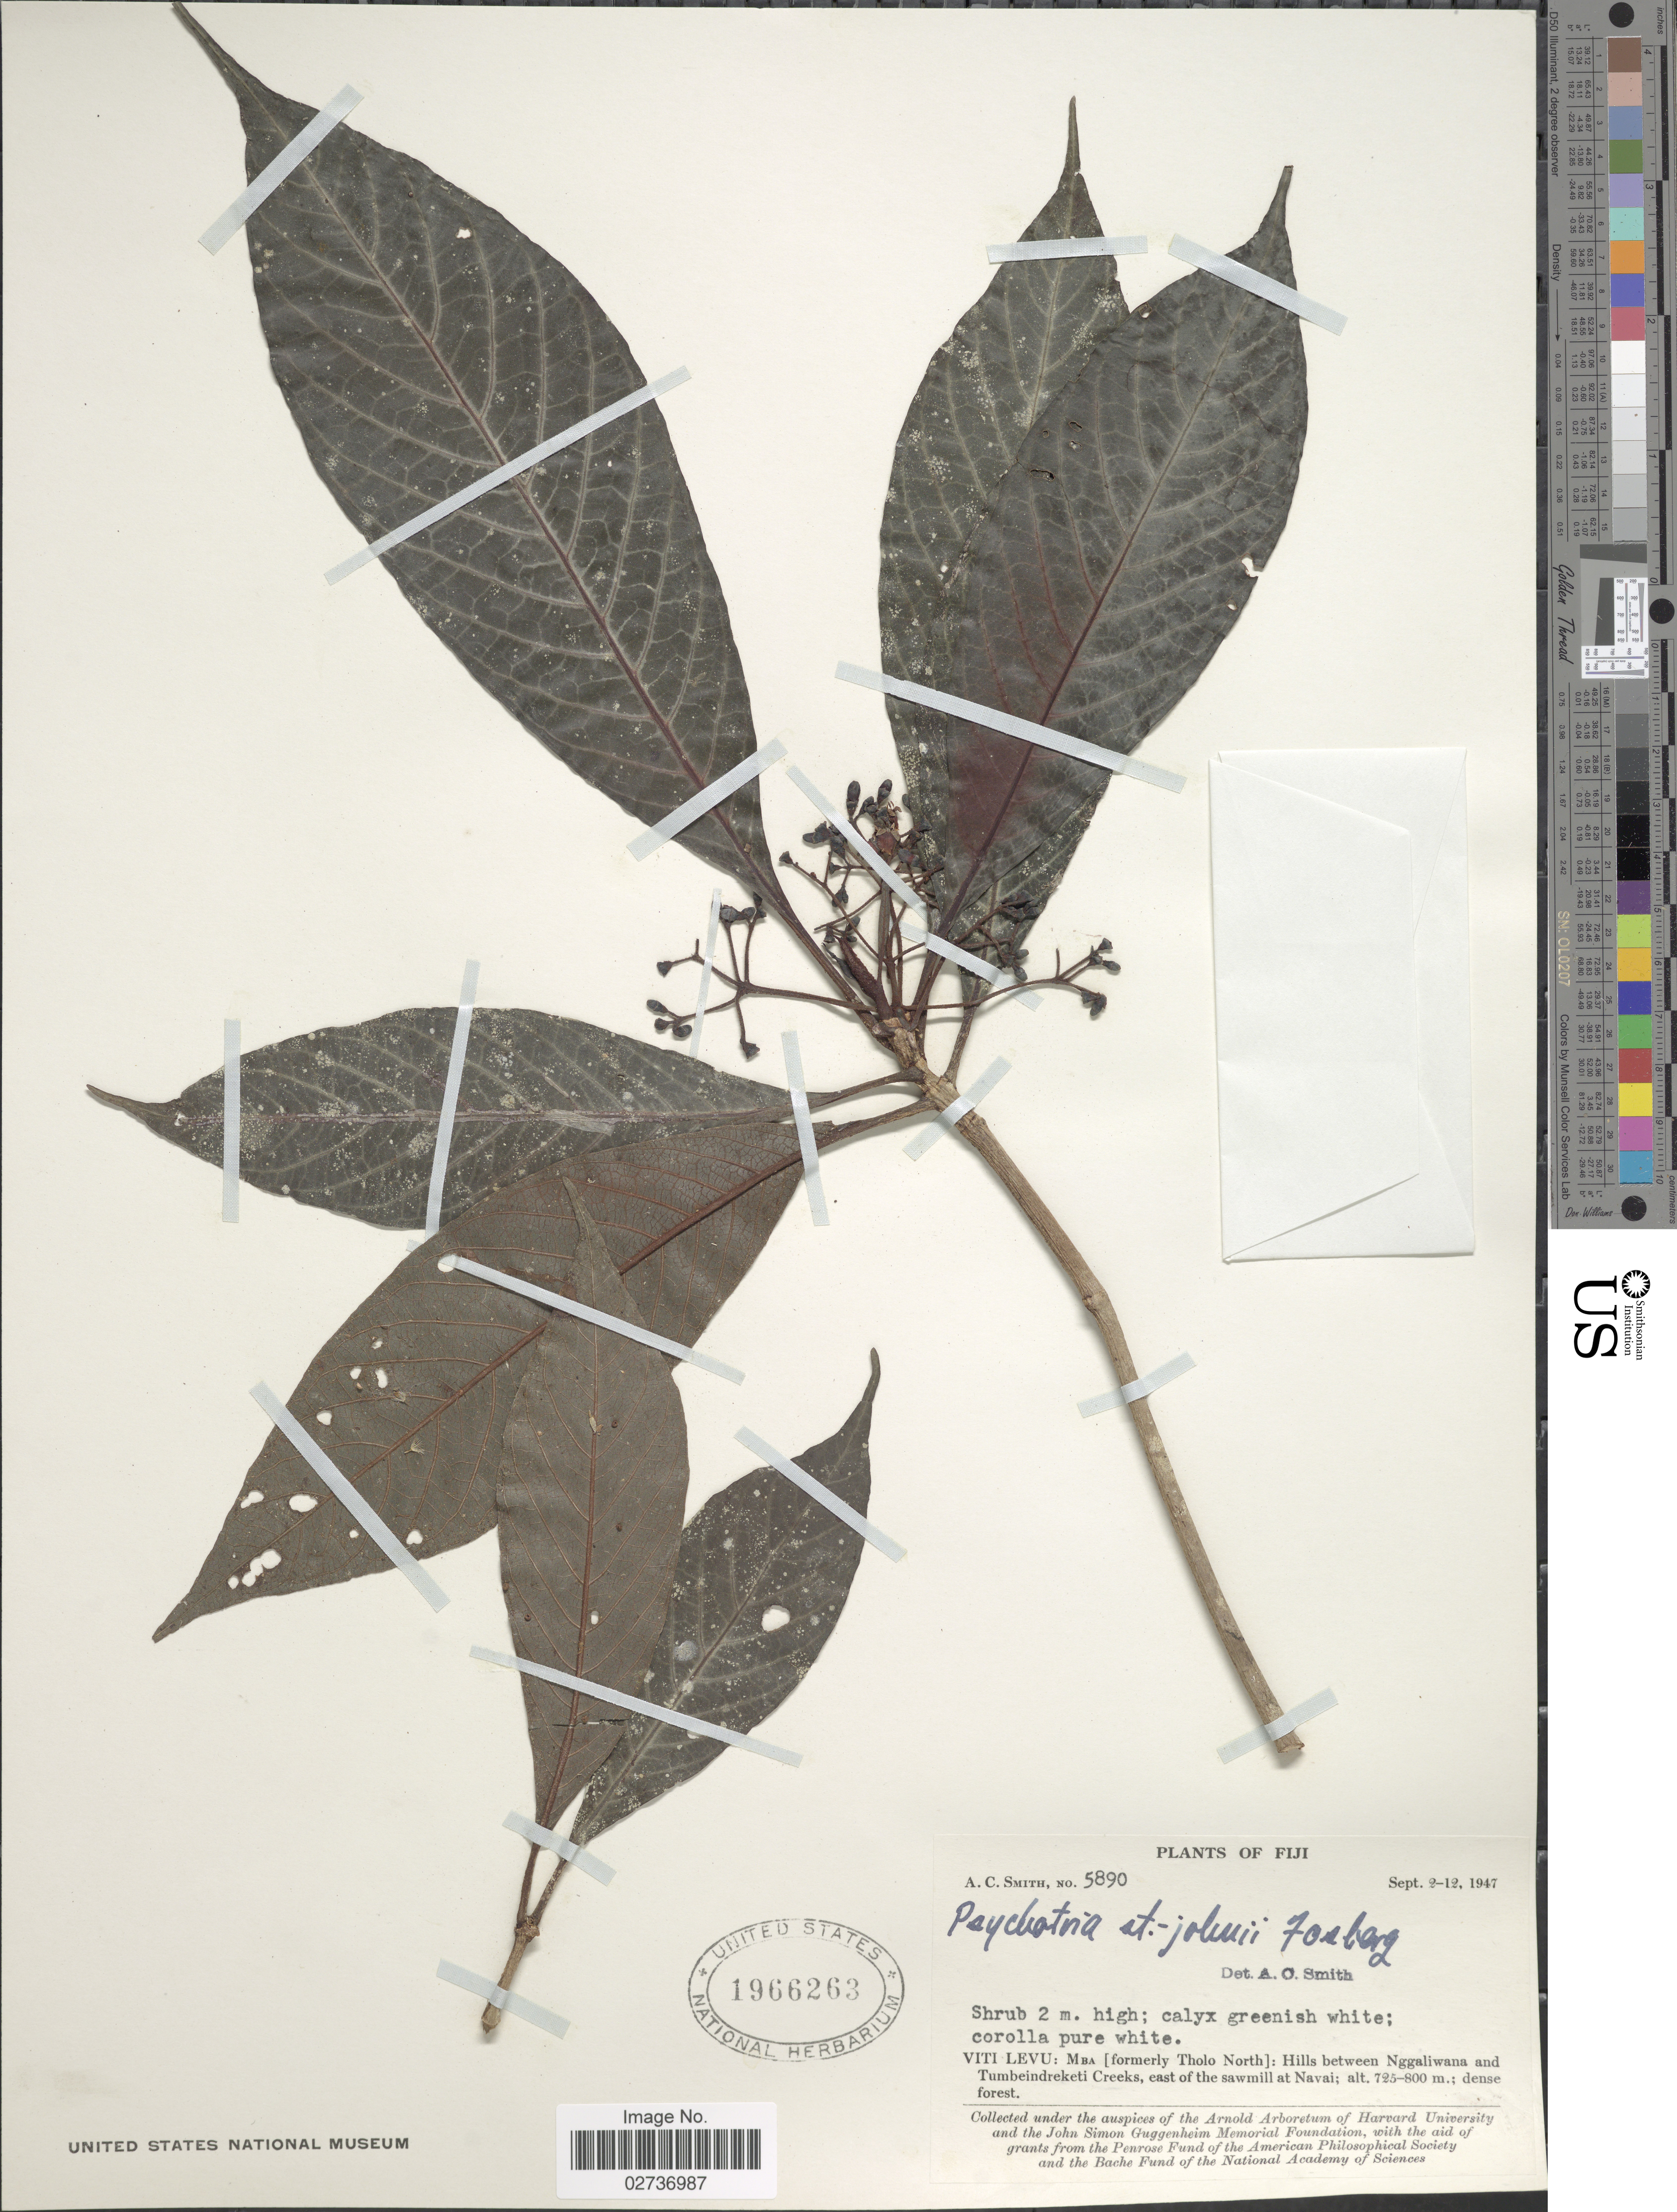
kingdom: Plantae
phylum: Tracheophyta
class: Magnoliopsida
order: Gentianales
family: Rubiaceae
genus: Psychotria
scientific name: Psychotria st.-johnii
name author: Fosberg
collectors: A. C. Smith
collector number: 5890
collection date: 1947-09-02/1947-09-12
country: Fiji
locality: Viti Levu: Mba [formerly Tholo North]: Hills between Nggaliwana and Tumbeindreketi Creeks, east of the sawmill at Navai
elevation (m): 725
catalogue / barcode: US 1966263